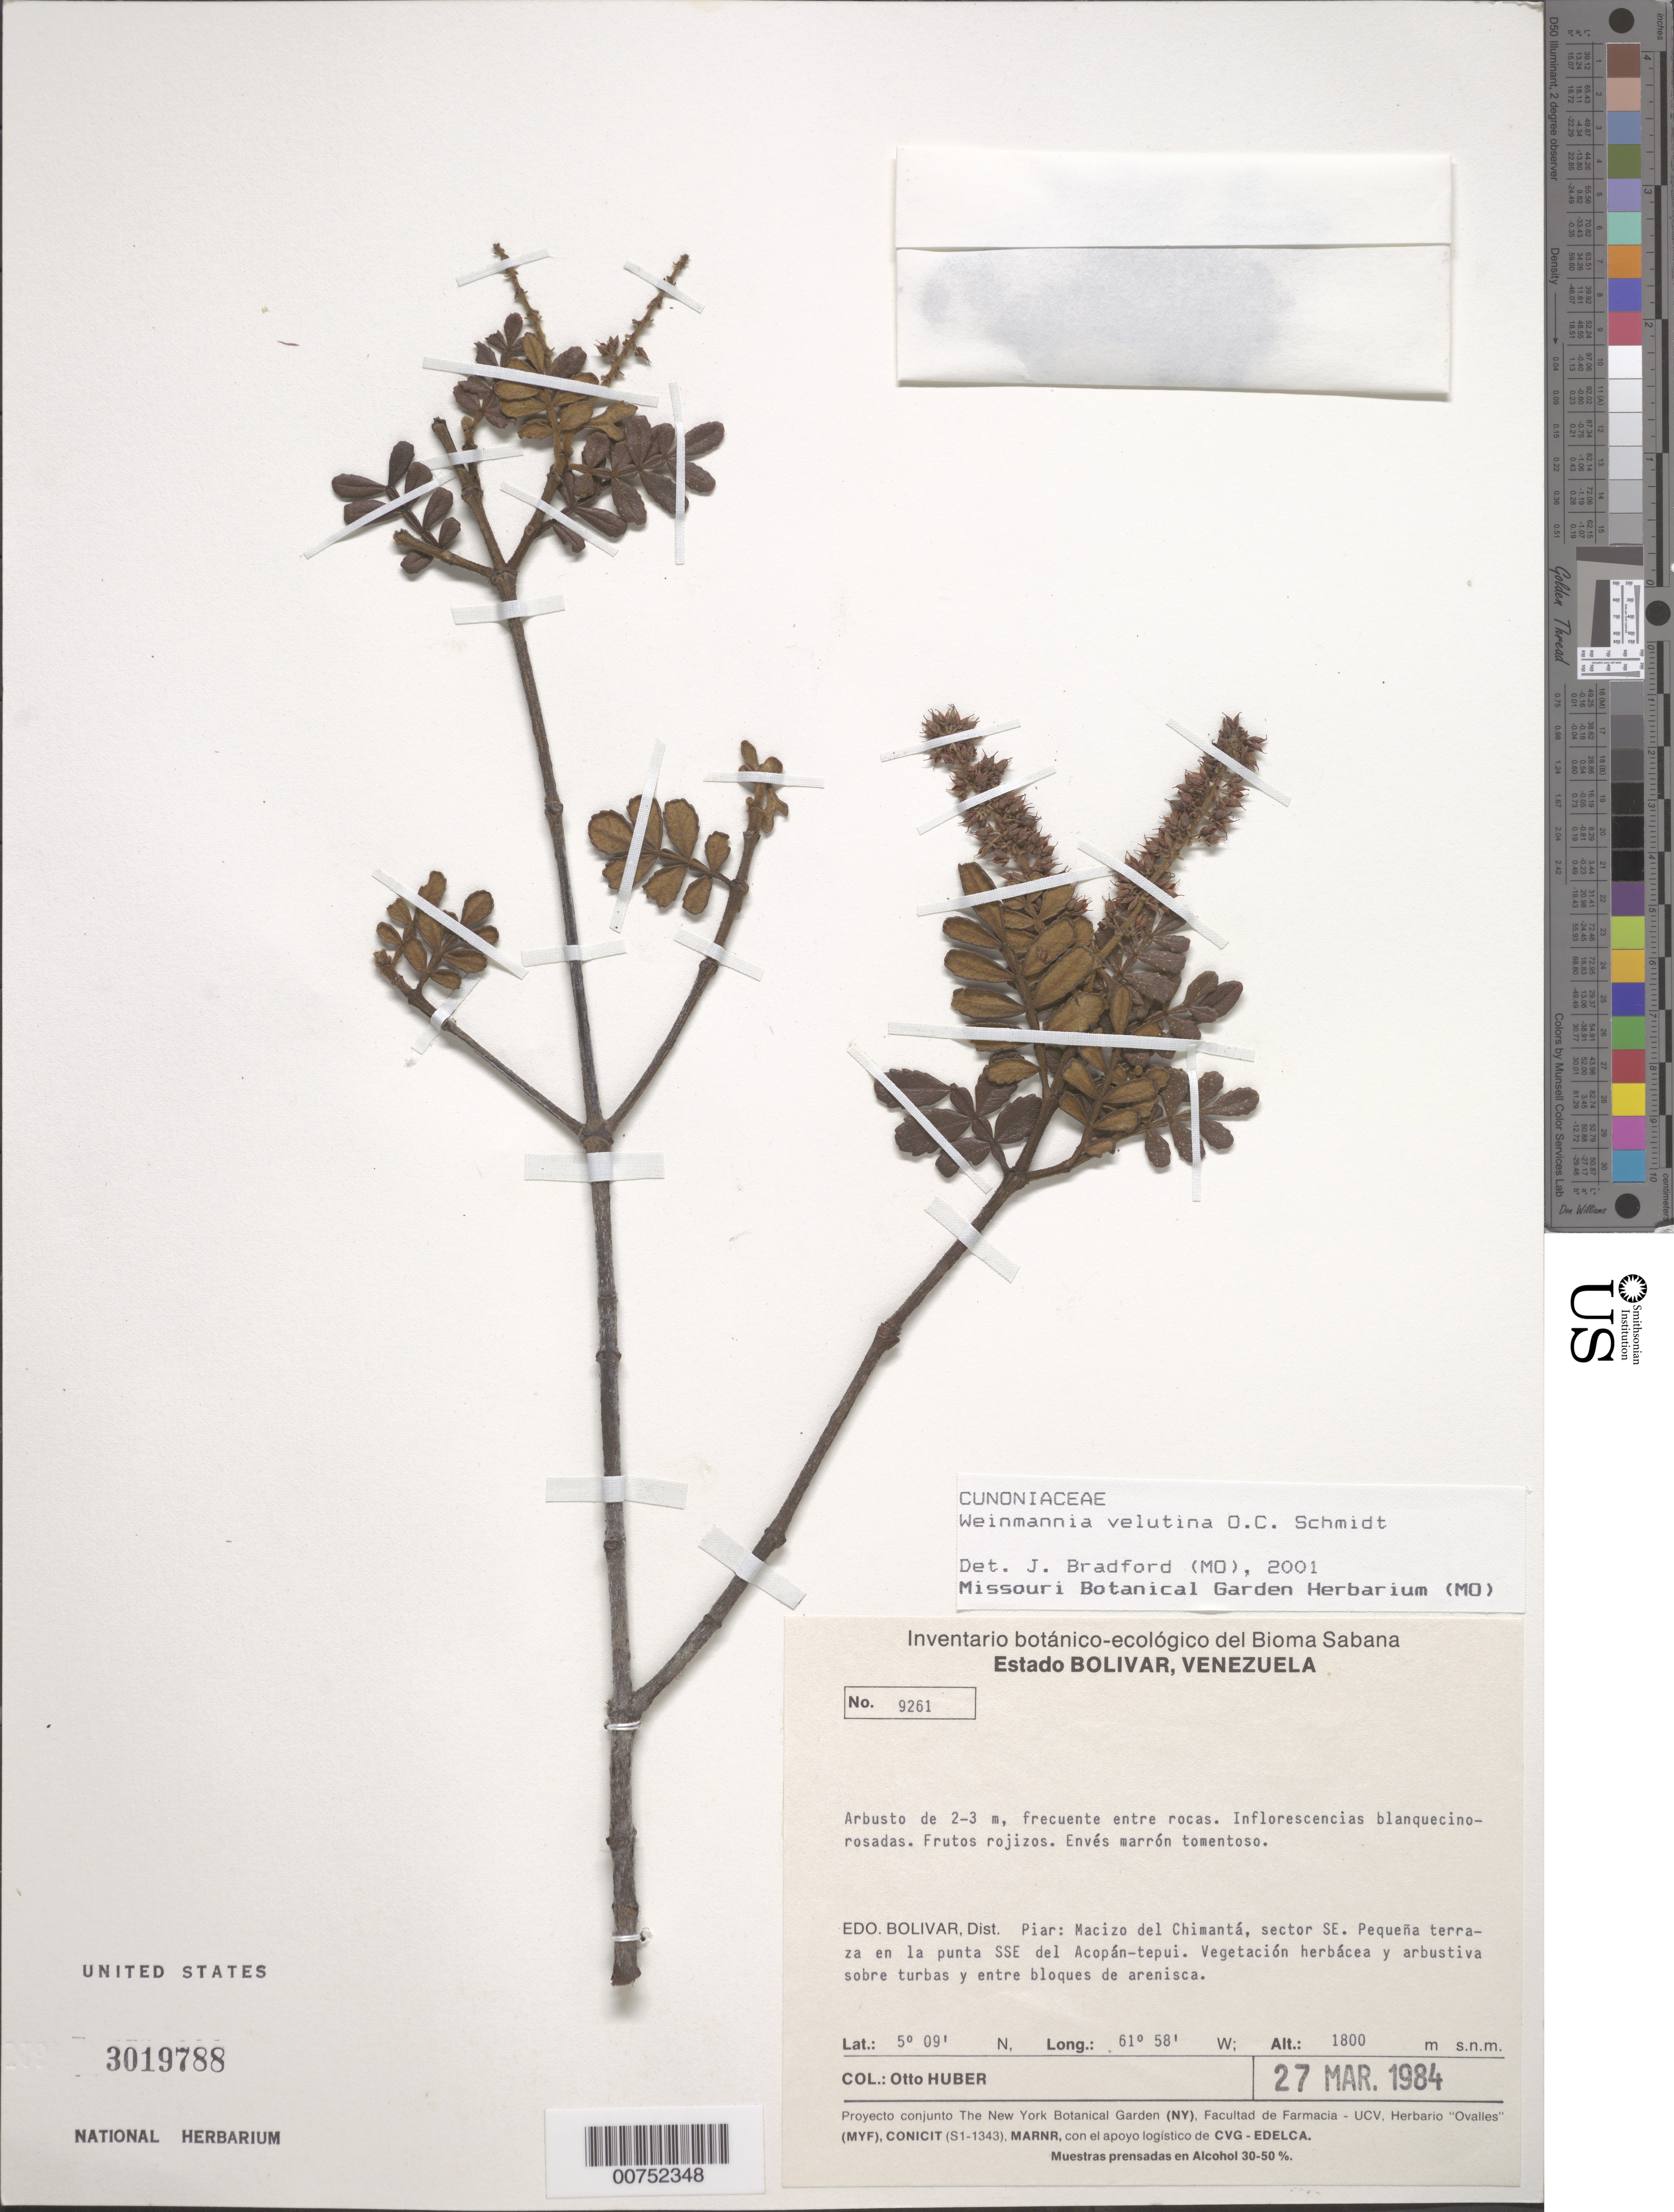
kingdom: Plantae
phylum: Tracheophyta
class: Magnoliopsida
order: Oxalidales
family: Cunoniaceae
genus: Weinmannia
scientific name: Weinmannia velutina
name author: O.C. Schmidt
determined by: Bradford, J. C.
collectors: O. Huber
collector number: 9261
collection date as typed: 26-Mar-84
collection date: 1984-03-26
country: Venezuela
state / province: Bolívar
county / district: Piar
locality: Macizo del Chimantá, sector SE, la punt SSE del Acopan tepuí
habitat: Entre rocas. Pequena terraza, vegetation herbacea y arbustiva sobre tubas y entre bloques de arenisca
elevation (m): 1800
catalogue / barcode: US 3019788